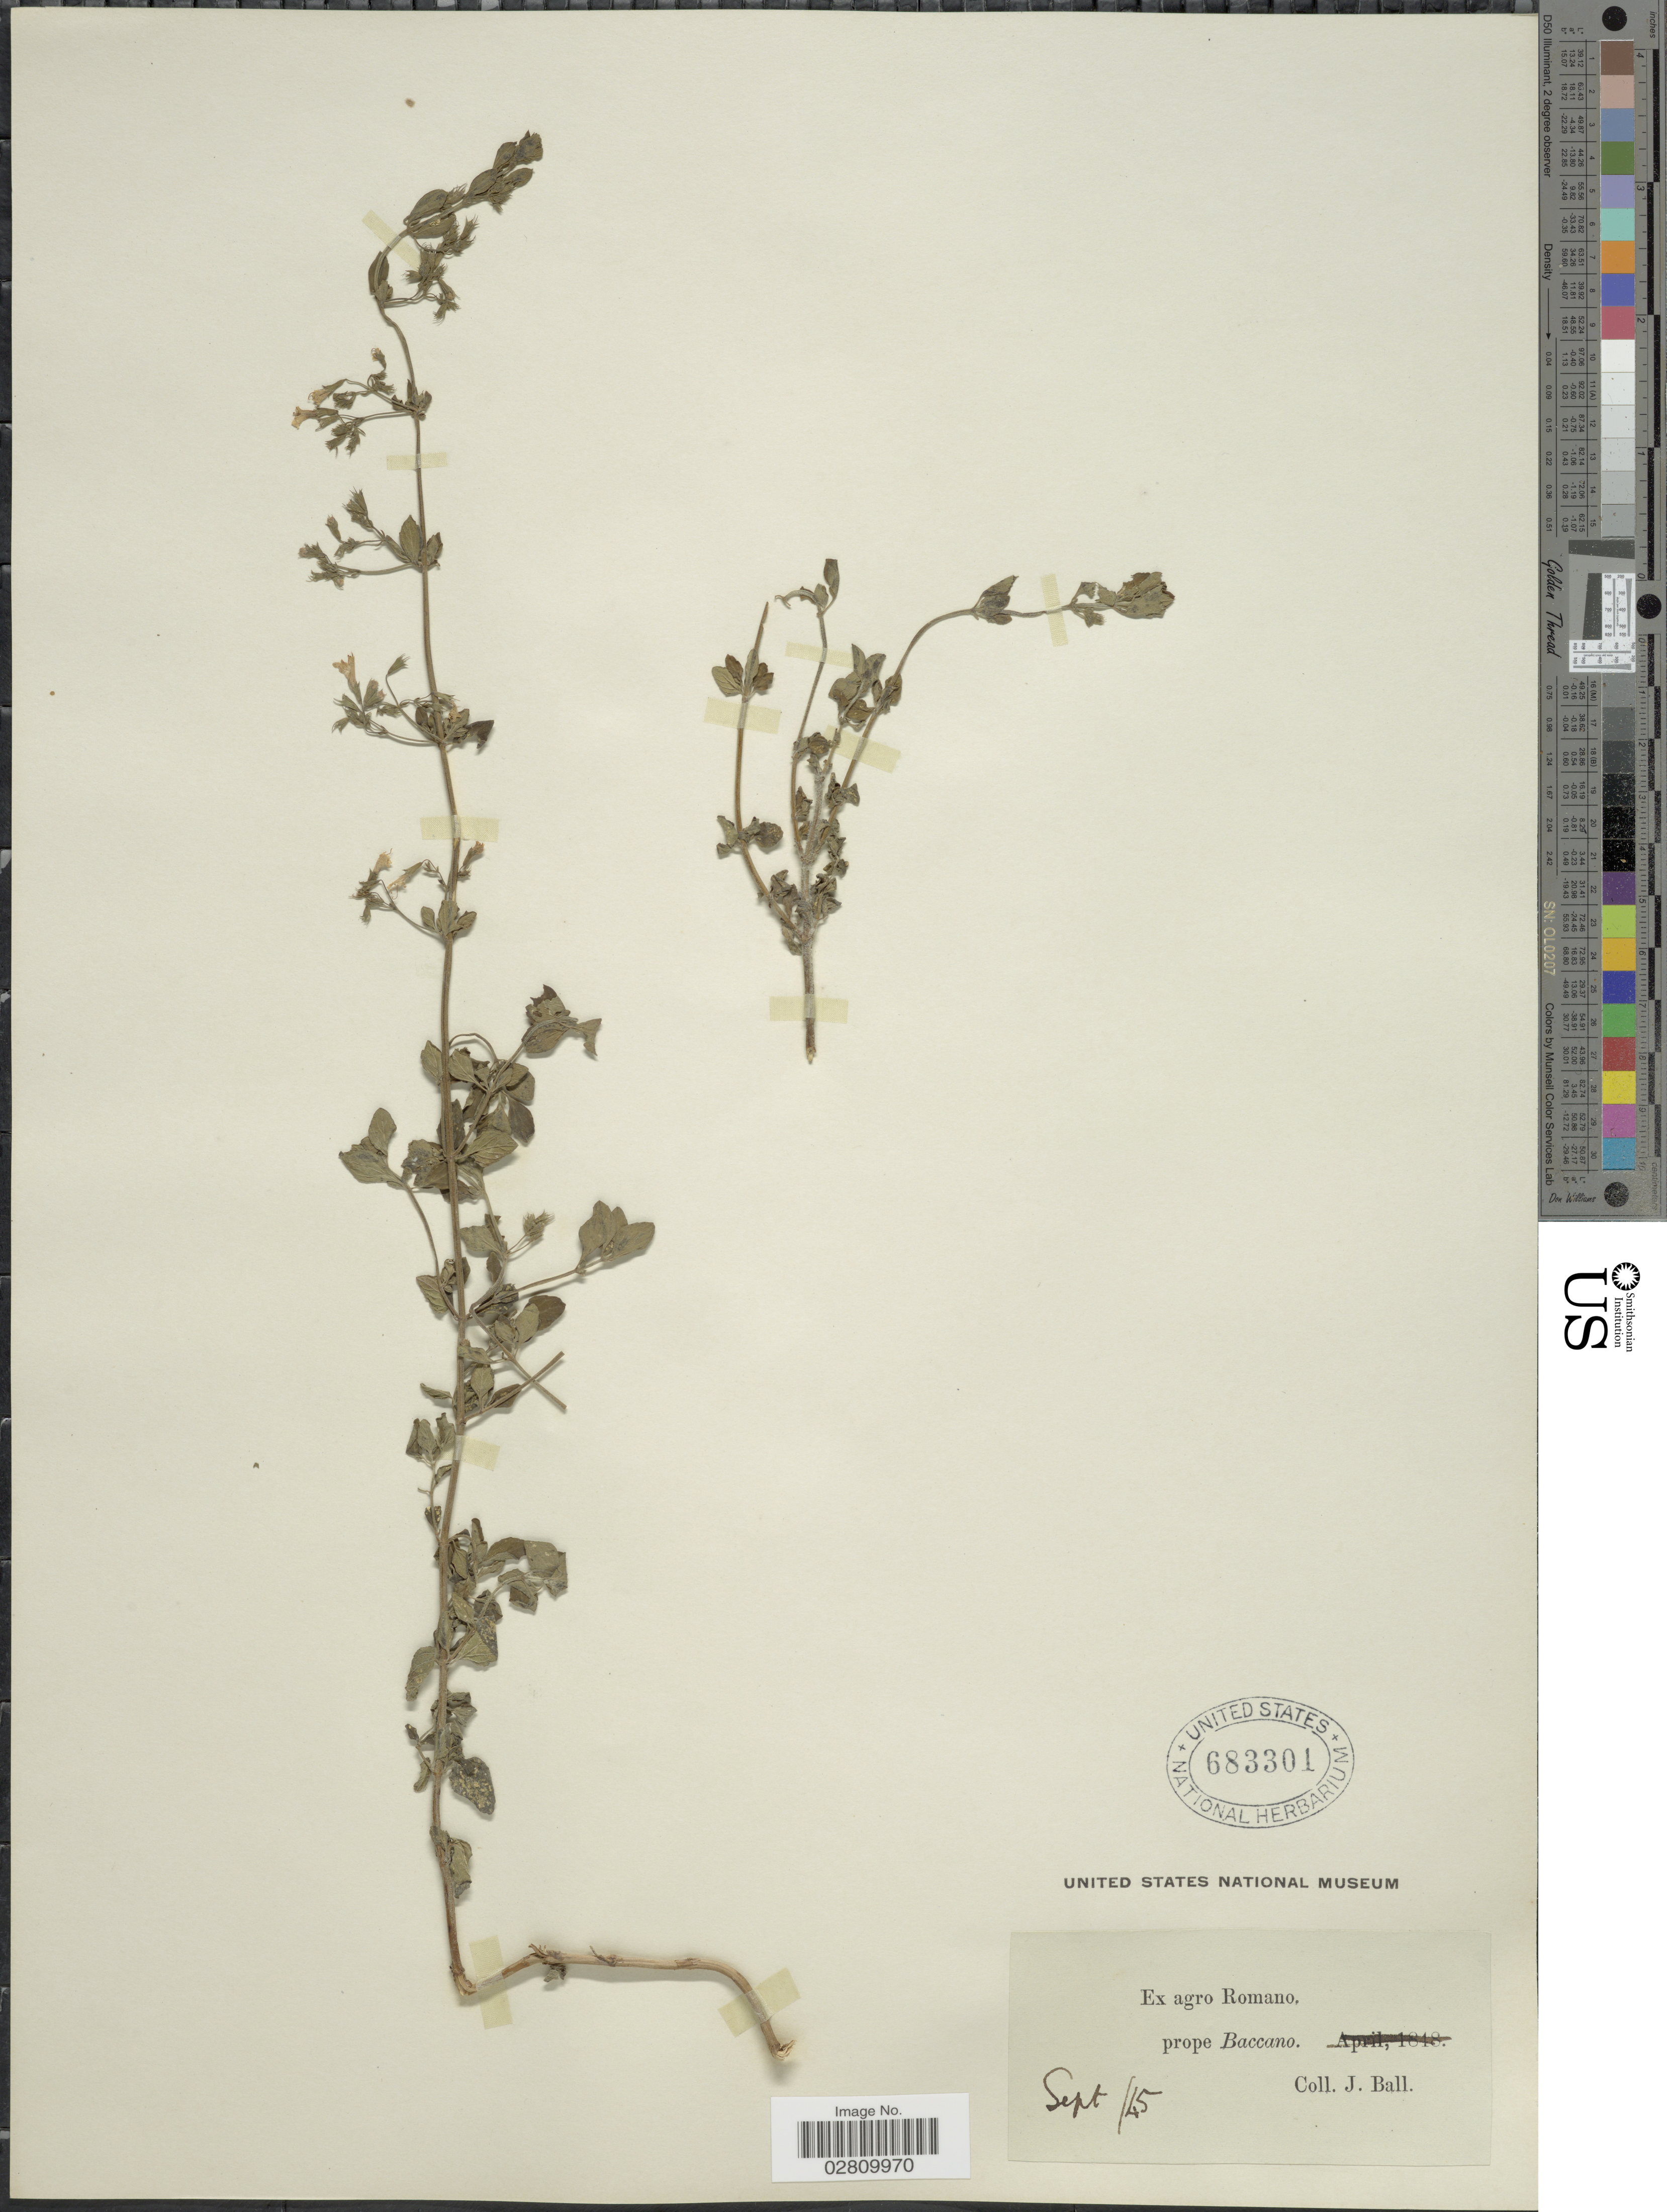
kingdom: Plantae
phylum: Tracheophyta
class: Magnoliopsida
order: Lamiales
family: Lamiaceae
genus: Calamintha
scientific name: Calamintha sp.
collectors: J. Ball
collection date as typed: Transcribed d/m/y: /9/45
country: Italy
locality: Romano prope Baccano.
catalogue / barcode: US 683301